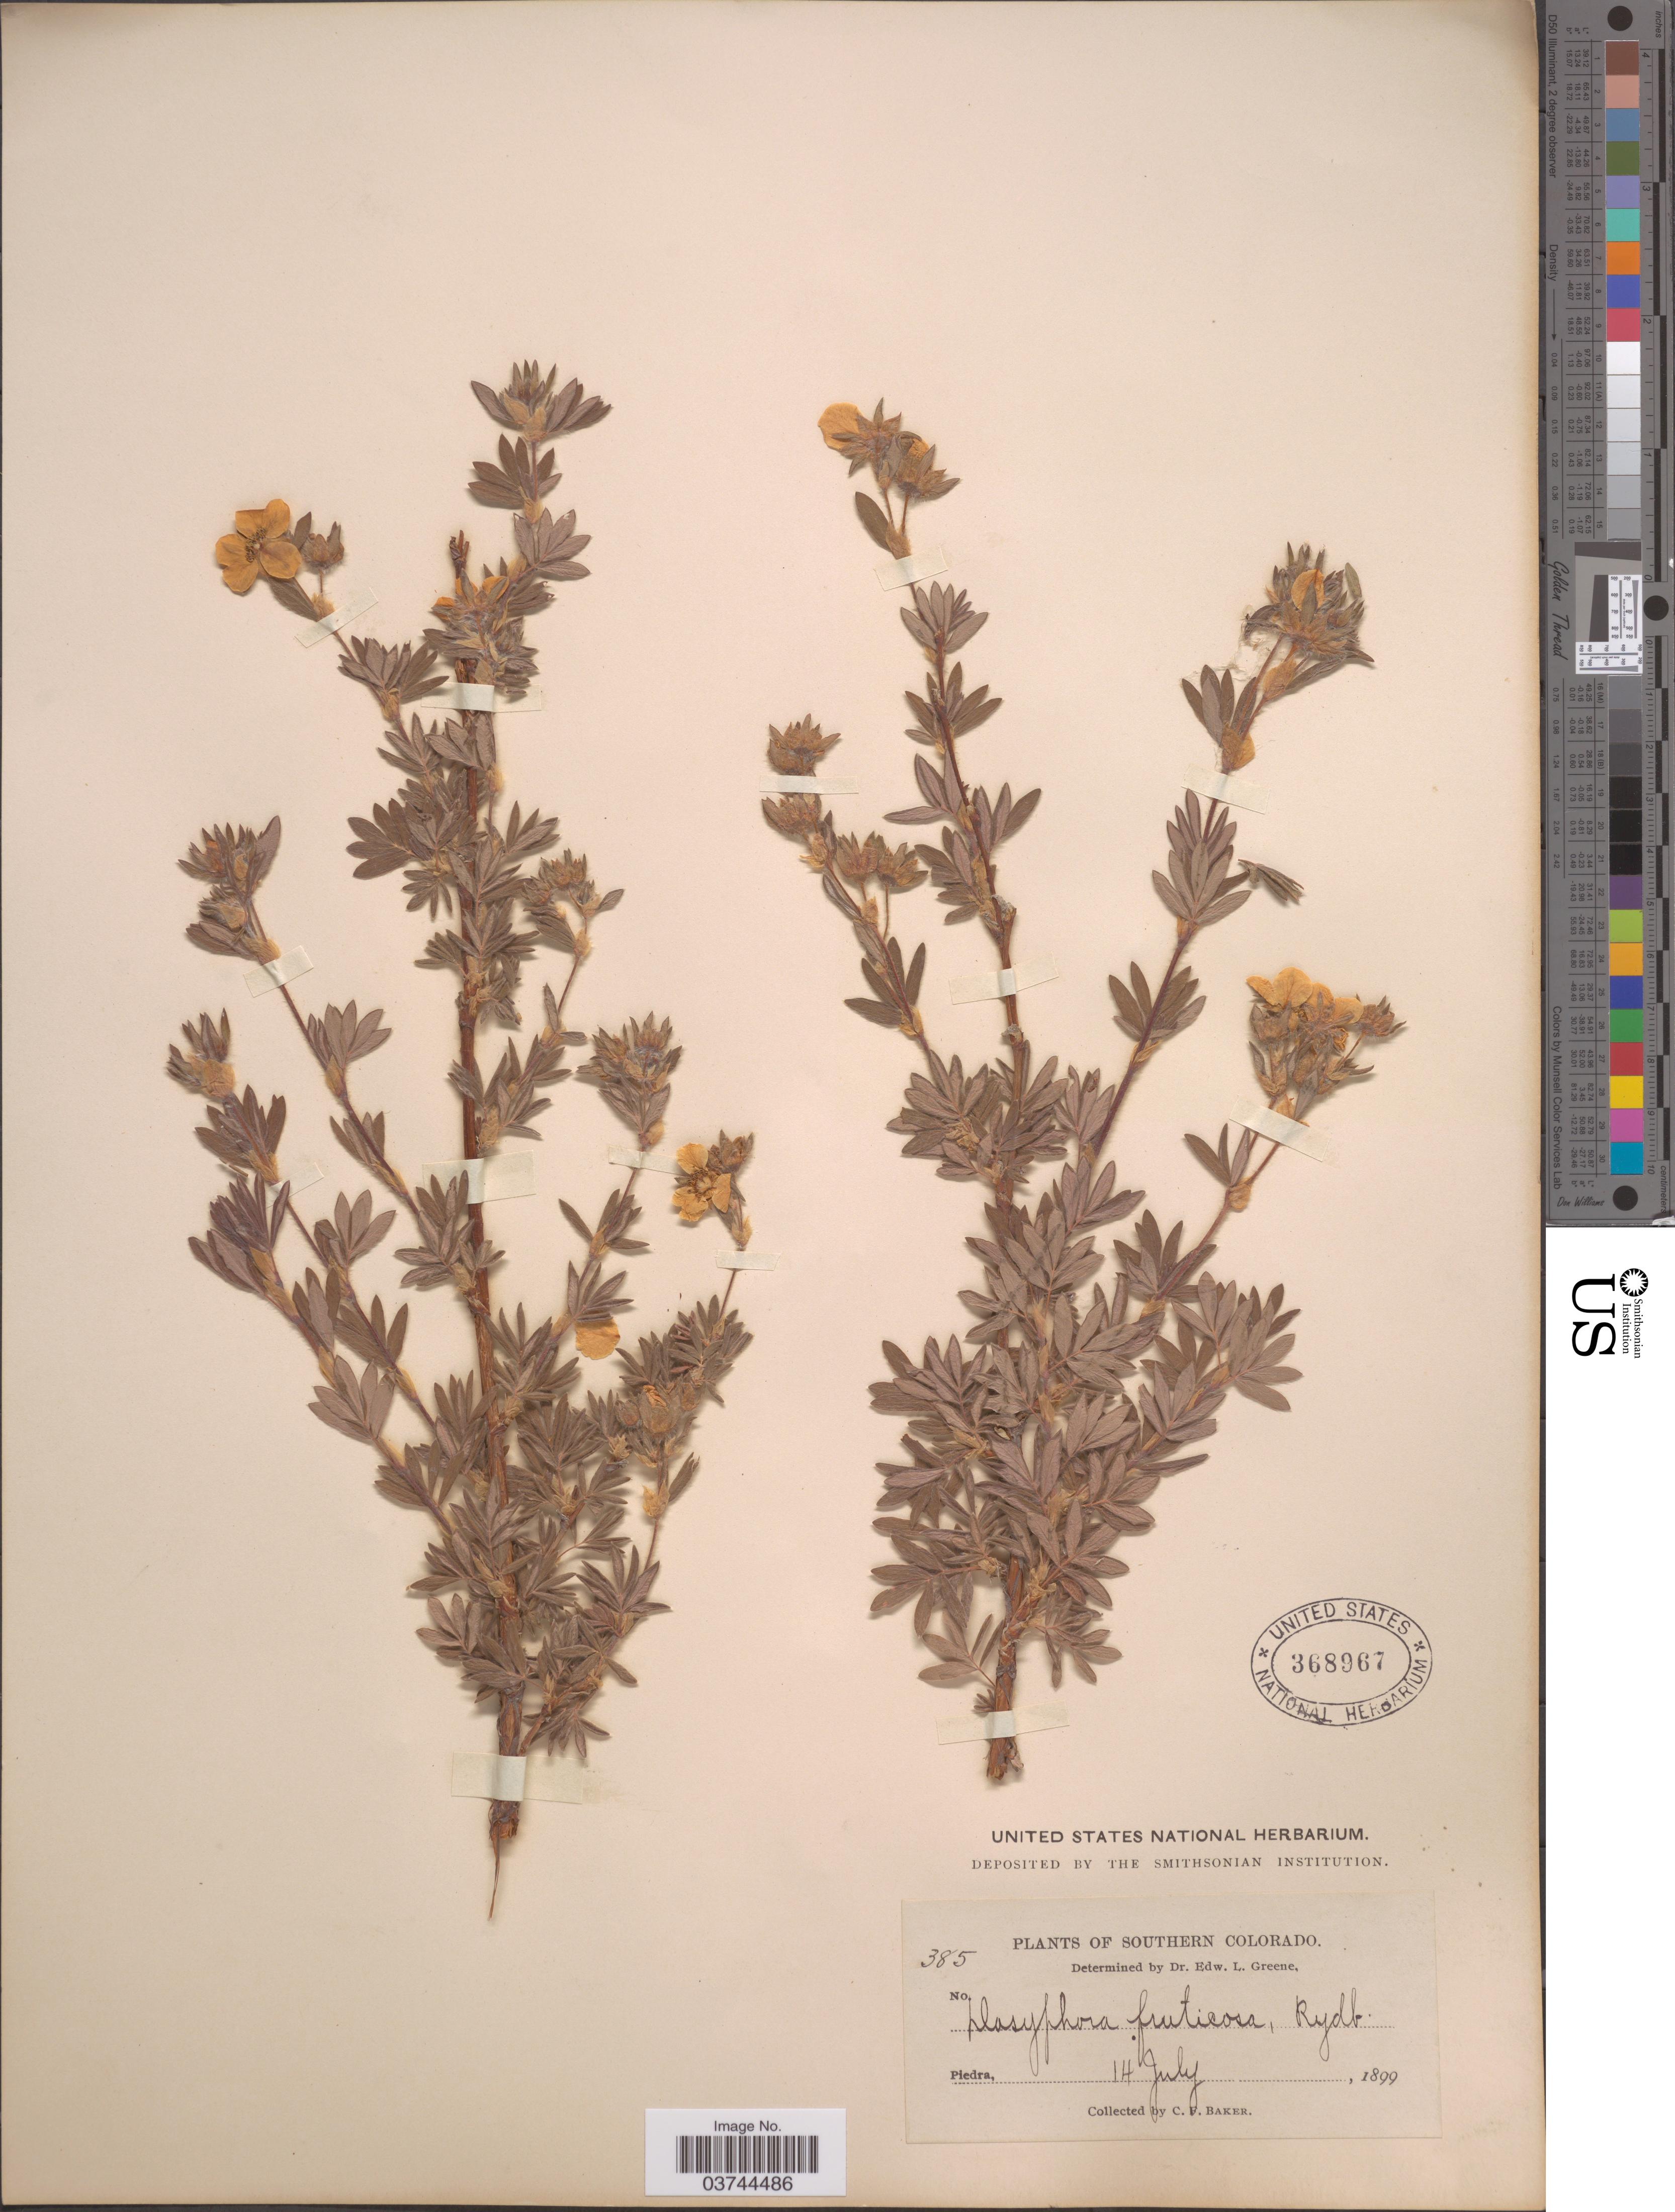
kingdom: Plantae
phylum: Tracheophyta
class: Magnoliopsida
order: Rosales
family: Rosaceae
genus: Dasiphora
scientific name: Dasiphora fruticosa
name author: (L.) Rydb.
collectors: C. F. Baker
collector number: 385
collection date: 1899-07-14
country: United States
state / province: Colorado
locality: Southern Colorado. Piedra.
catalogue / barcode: US 368967